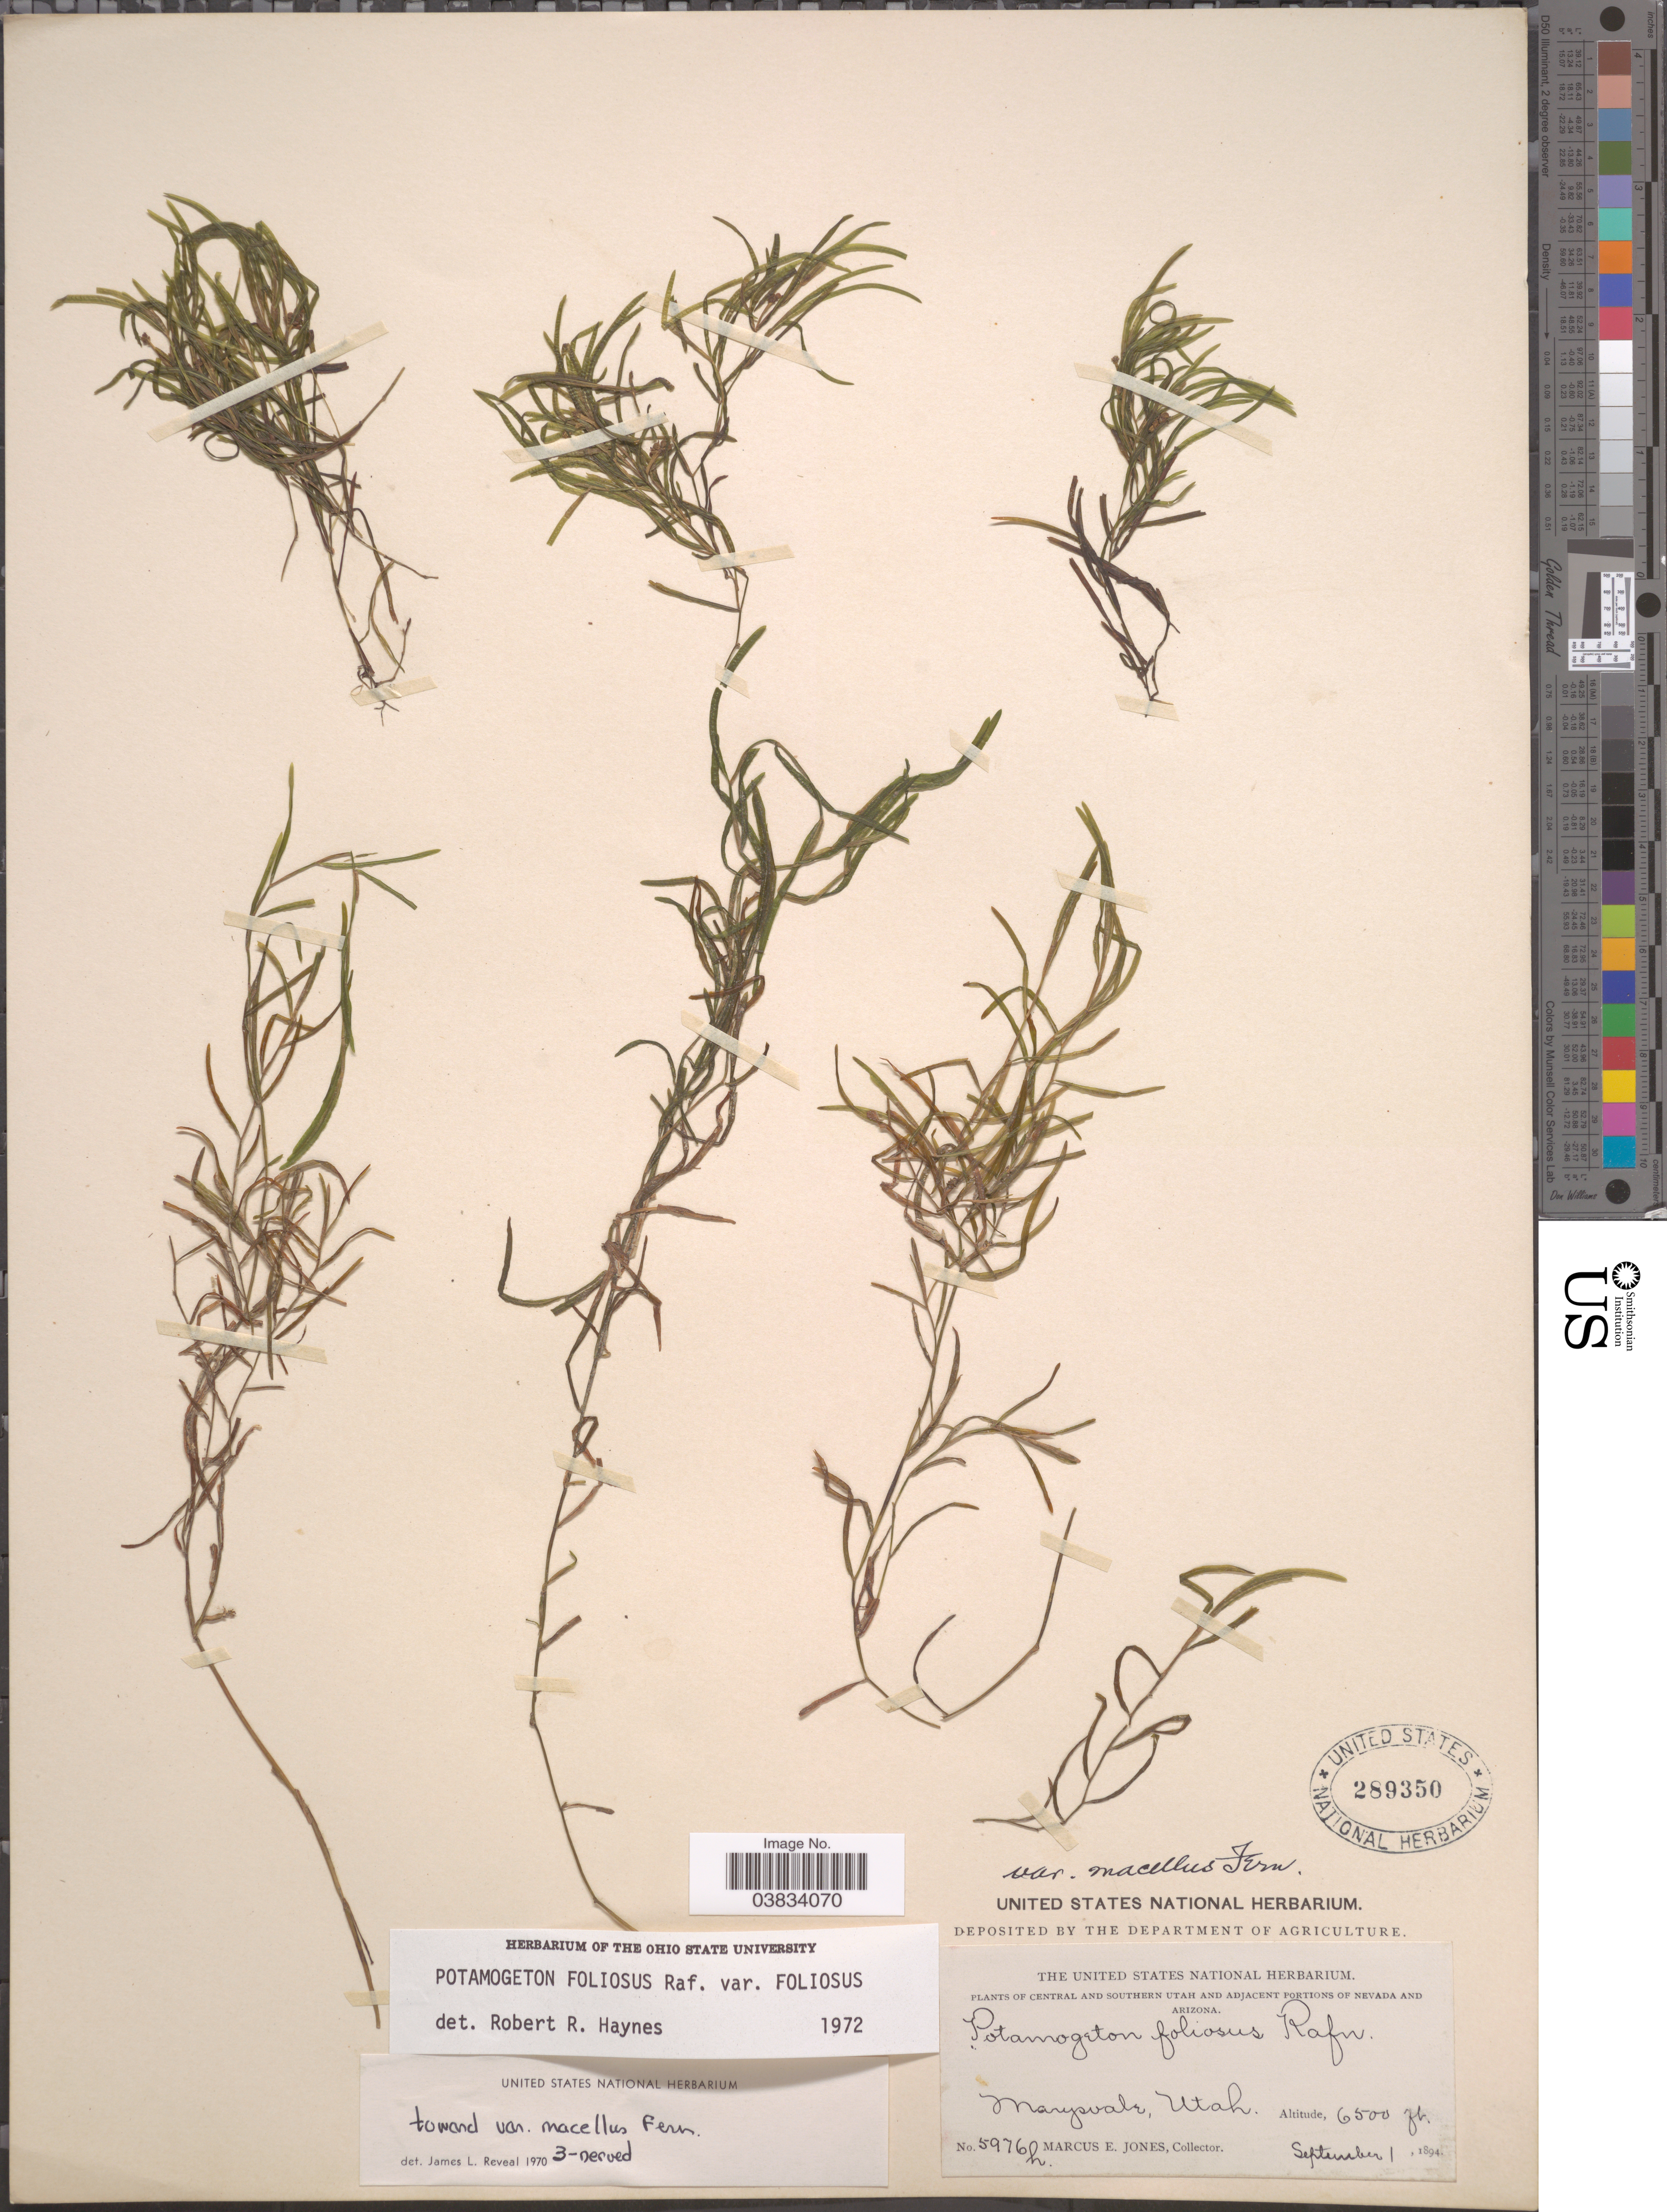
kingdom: Plantae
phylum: Tracheophyta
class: Liliopsida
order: Alismatales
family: Potamogetonaceae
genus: Potamogeton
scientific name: Potamogeton foliosus var. foliosus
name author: Raf.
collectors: M. E. Jones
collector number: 5976h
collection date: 1894-09-01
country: United States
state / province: Utah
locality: Central and Southern Utah. Marysvale.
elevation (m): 1981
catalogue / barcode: US 289350